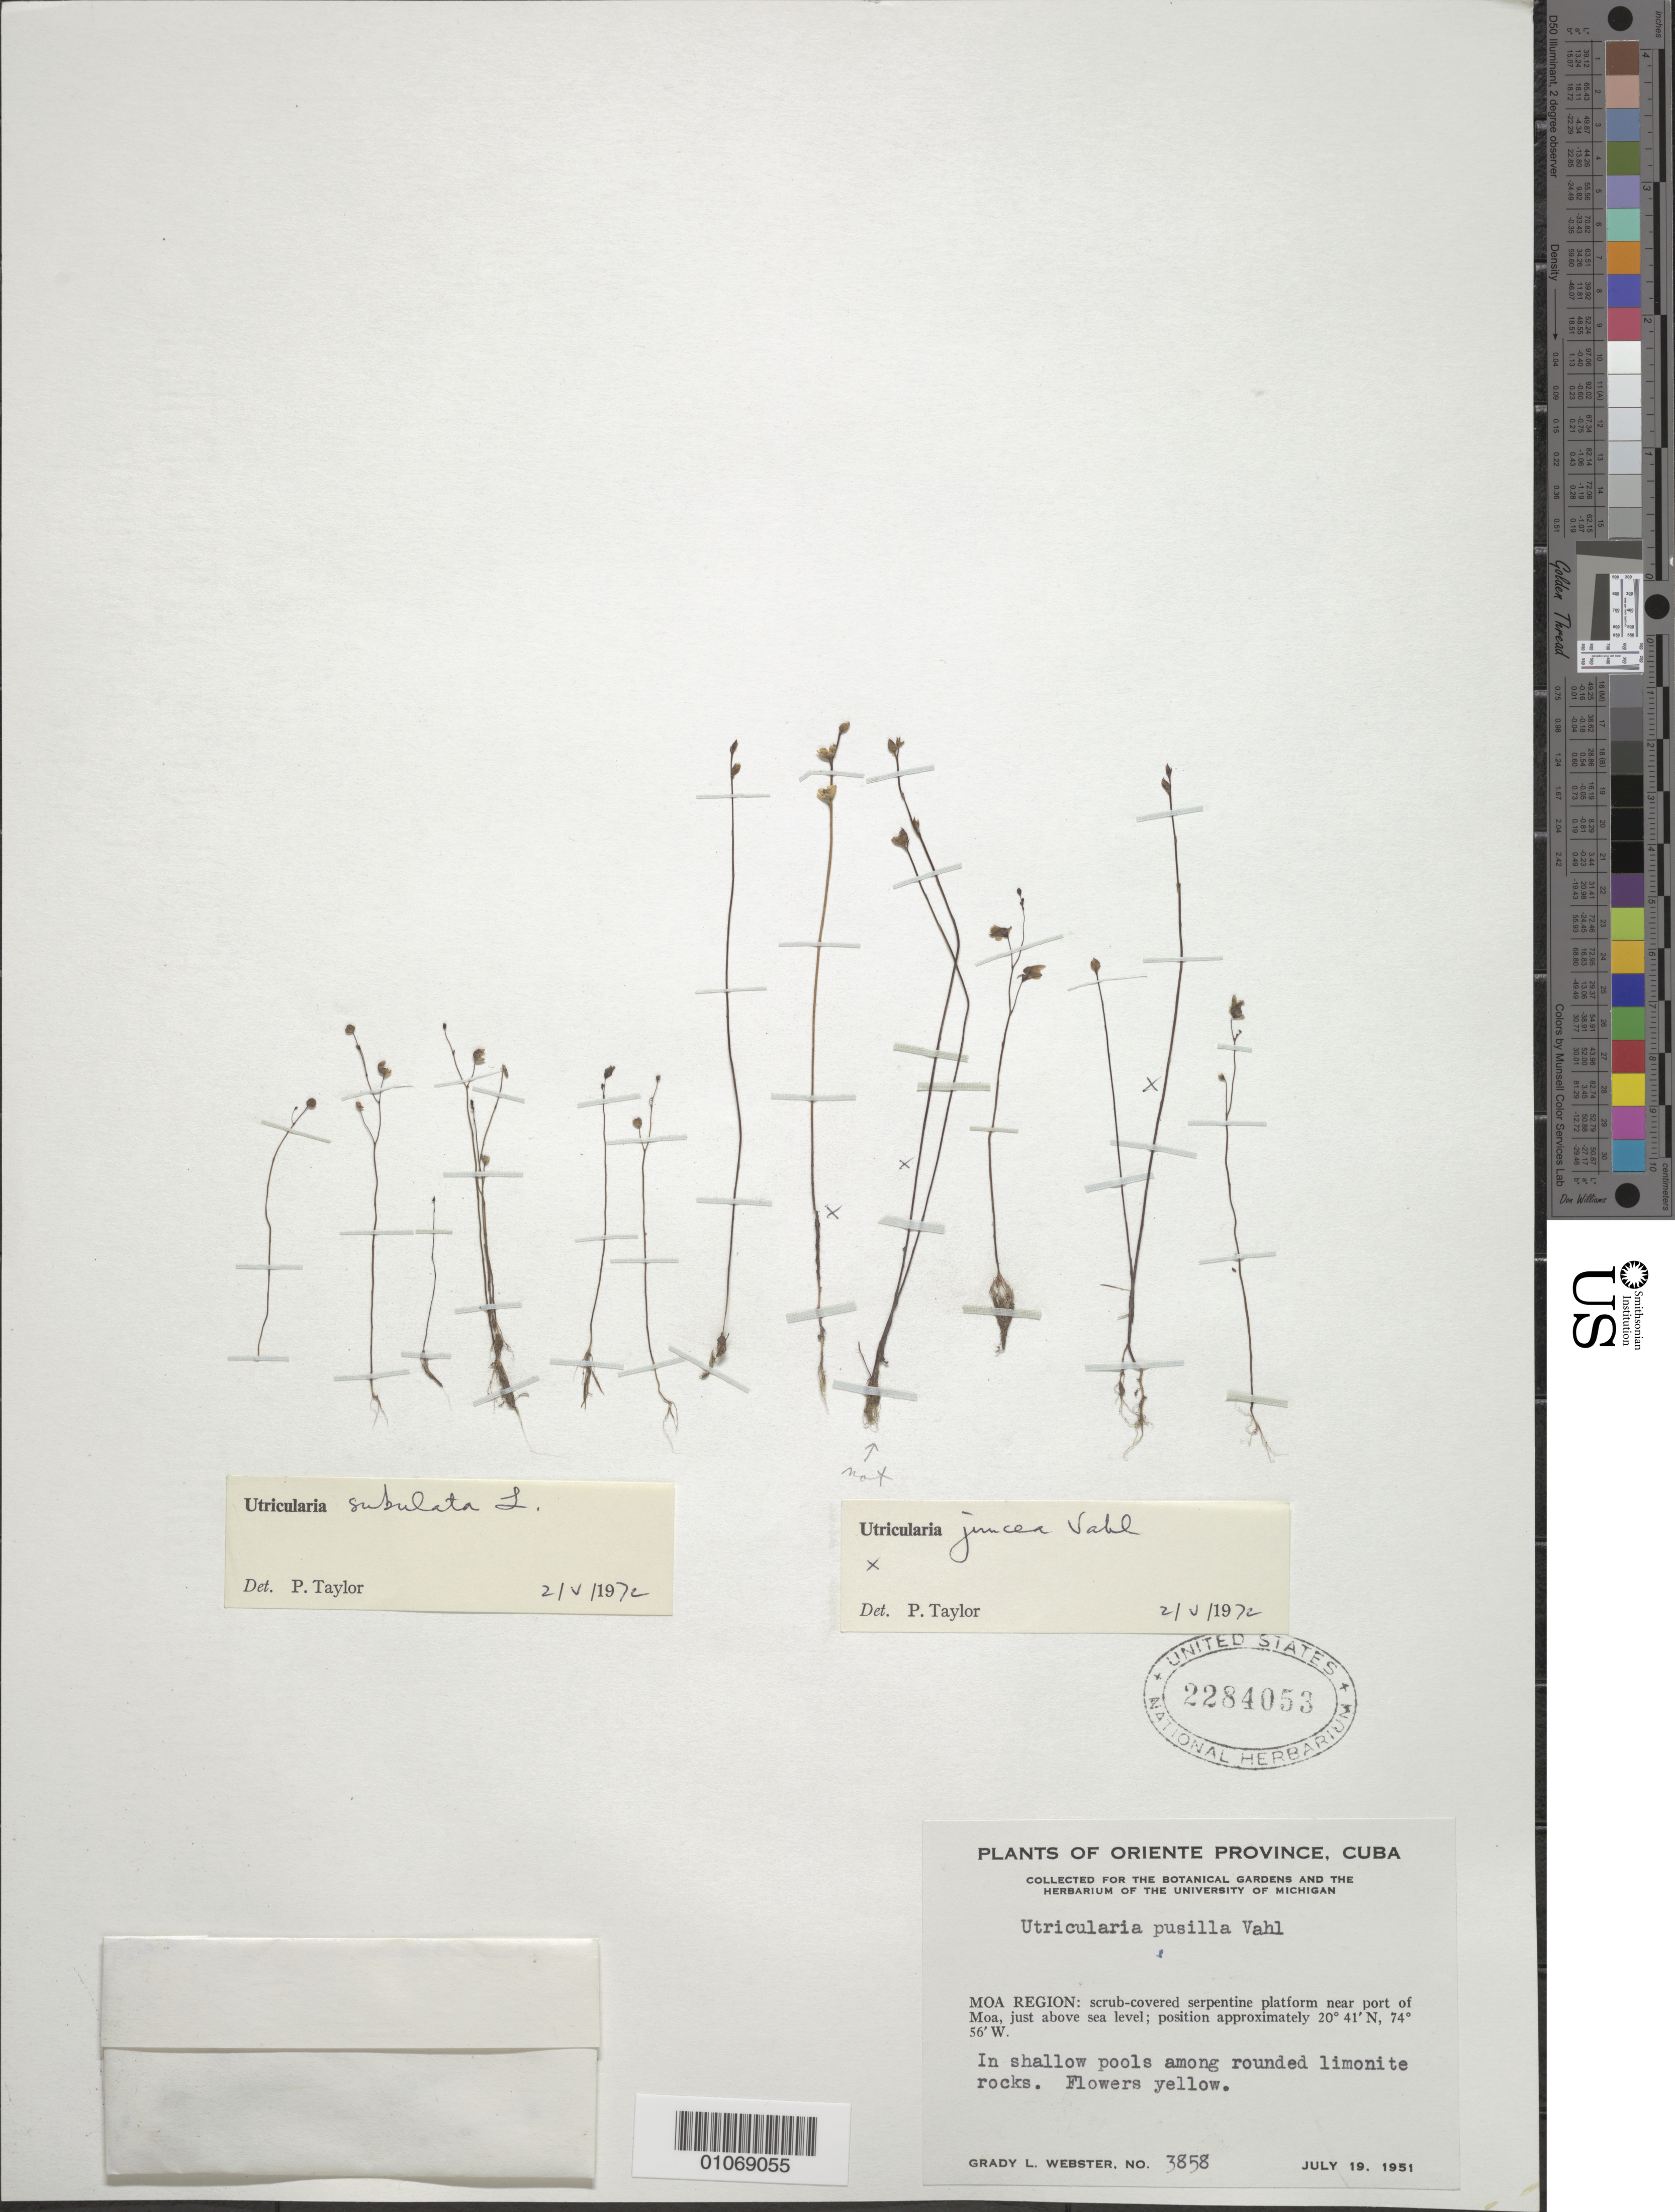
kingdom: Plantae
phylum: Tracheophyta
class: Magnoliopsida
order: Lamiales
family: Lentibulariaceae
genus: Utricularia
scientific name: Utricularia subulata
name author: L.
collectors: G. L. Webster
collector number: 3858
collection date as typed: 19 Jul 1951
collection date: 1951-07-19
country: Cuba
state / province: Holguín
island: Cuba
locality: Moa region: scrub-covered serpentine platform near port of Moa [Oriente], just above sea level, in shallow pools among rounded limonite rocks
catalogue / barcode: US 2284053